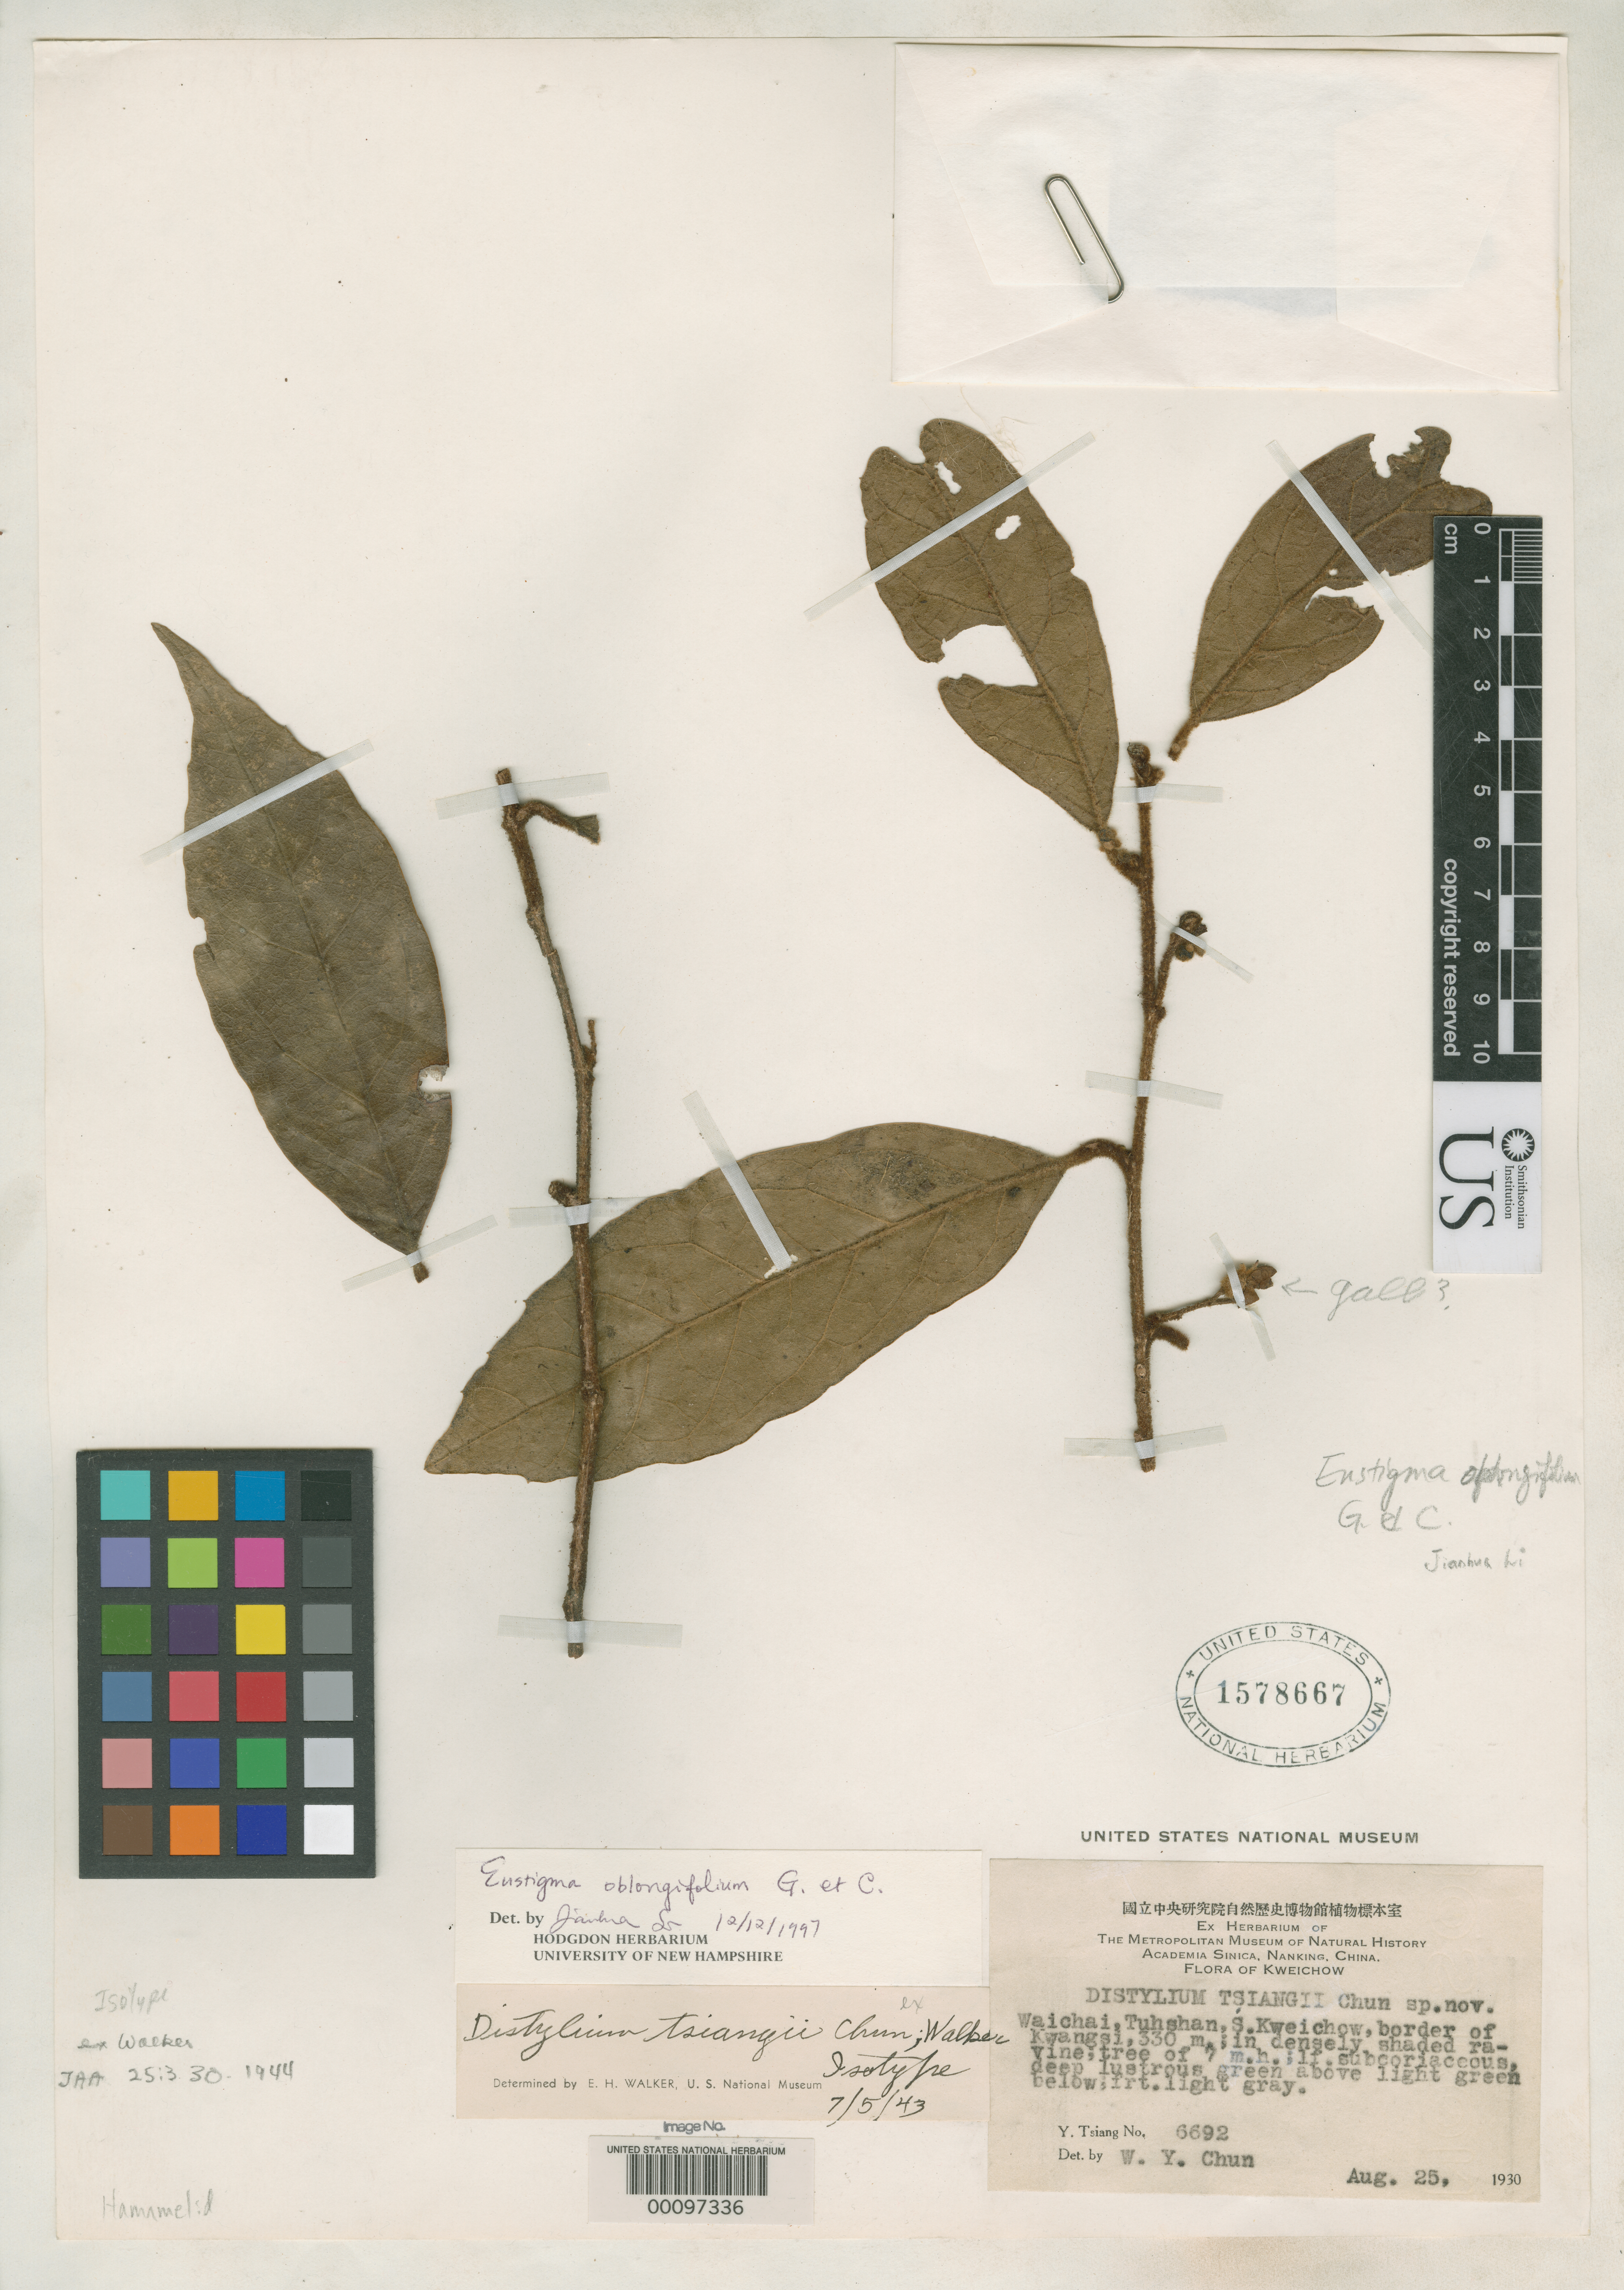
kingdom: Plantae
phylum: Tracheophyta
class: Magnoliopsida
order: Saxifragales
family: Hamamelidaceae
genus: Distylium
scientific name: Distylium tsiangii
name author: Chun ex E. Walker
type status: Isotype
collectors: Y. Tsiang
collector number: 6692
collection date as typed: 25 Aug 1930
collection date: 1930-08-25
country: China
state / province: Guizhou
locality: Waichai, Tuhshan, border of Kwangsi.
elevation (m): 330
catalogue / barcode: US 1578667